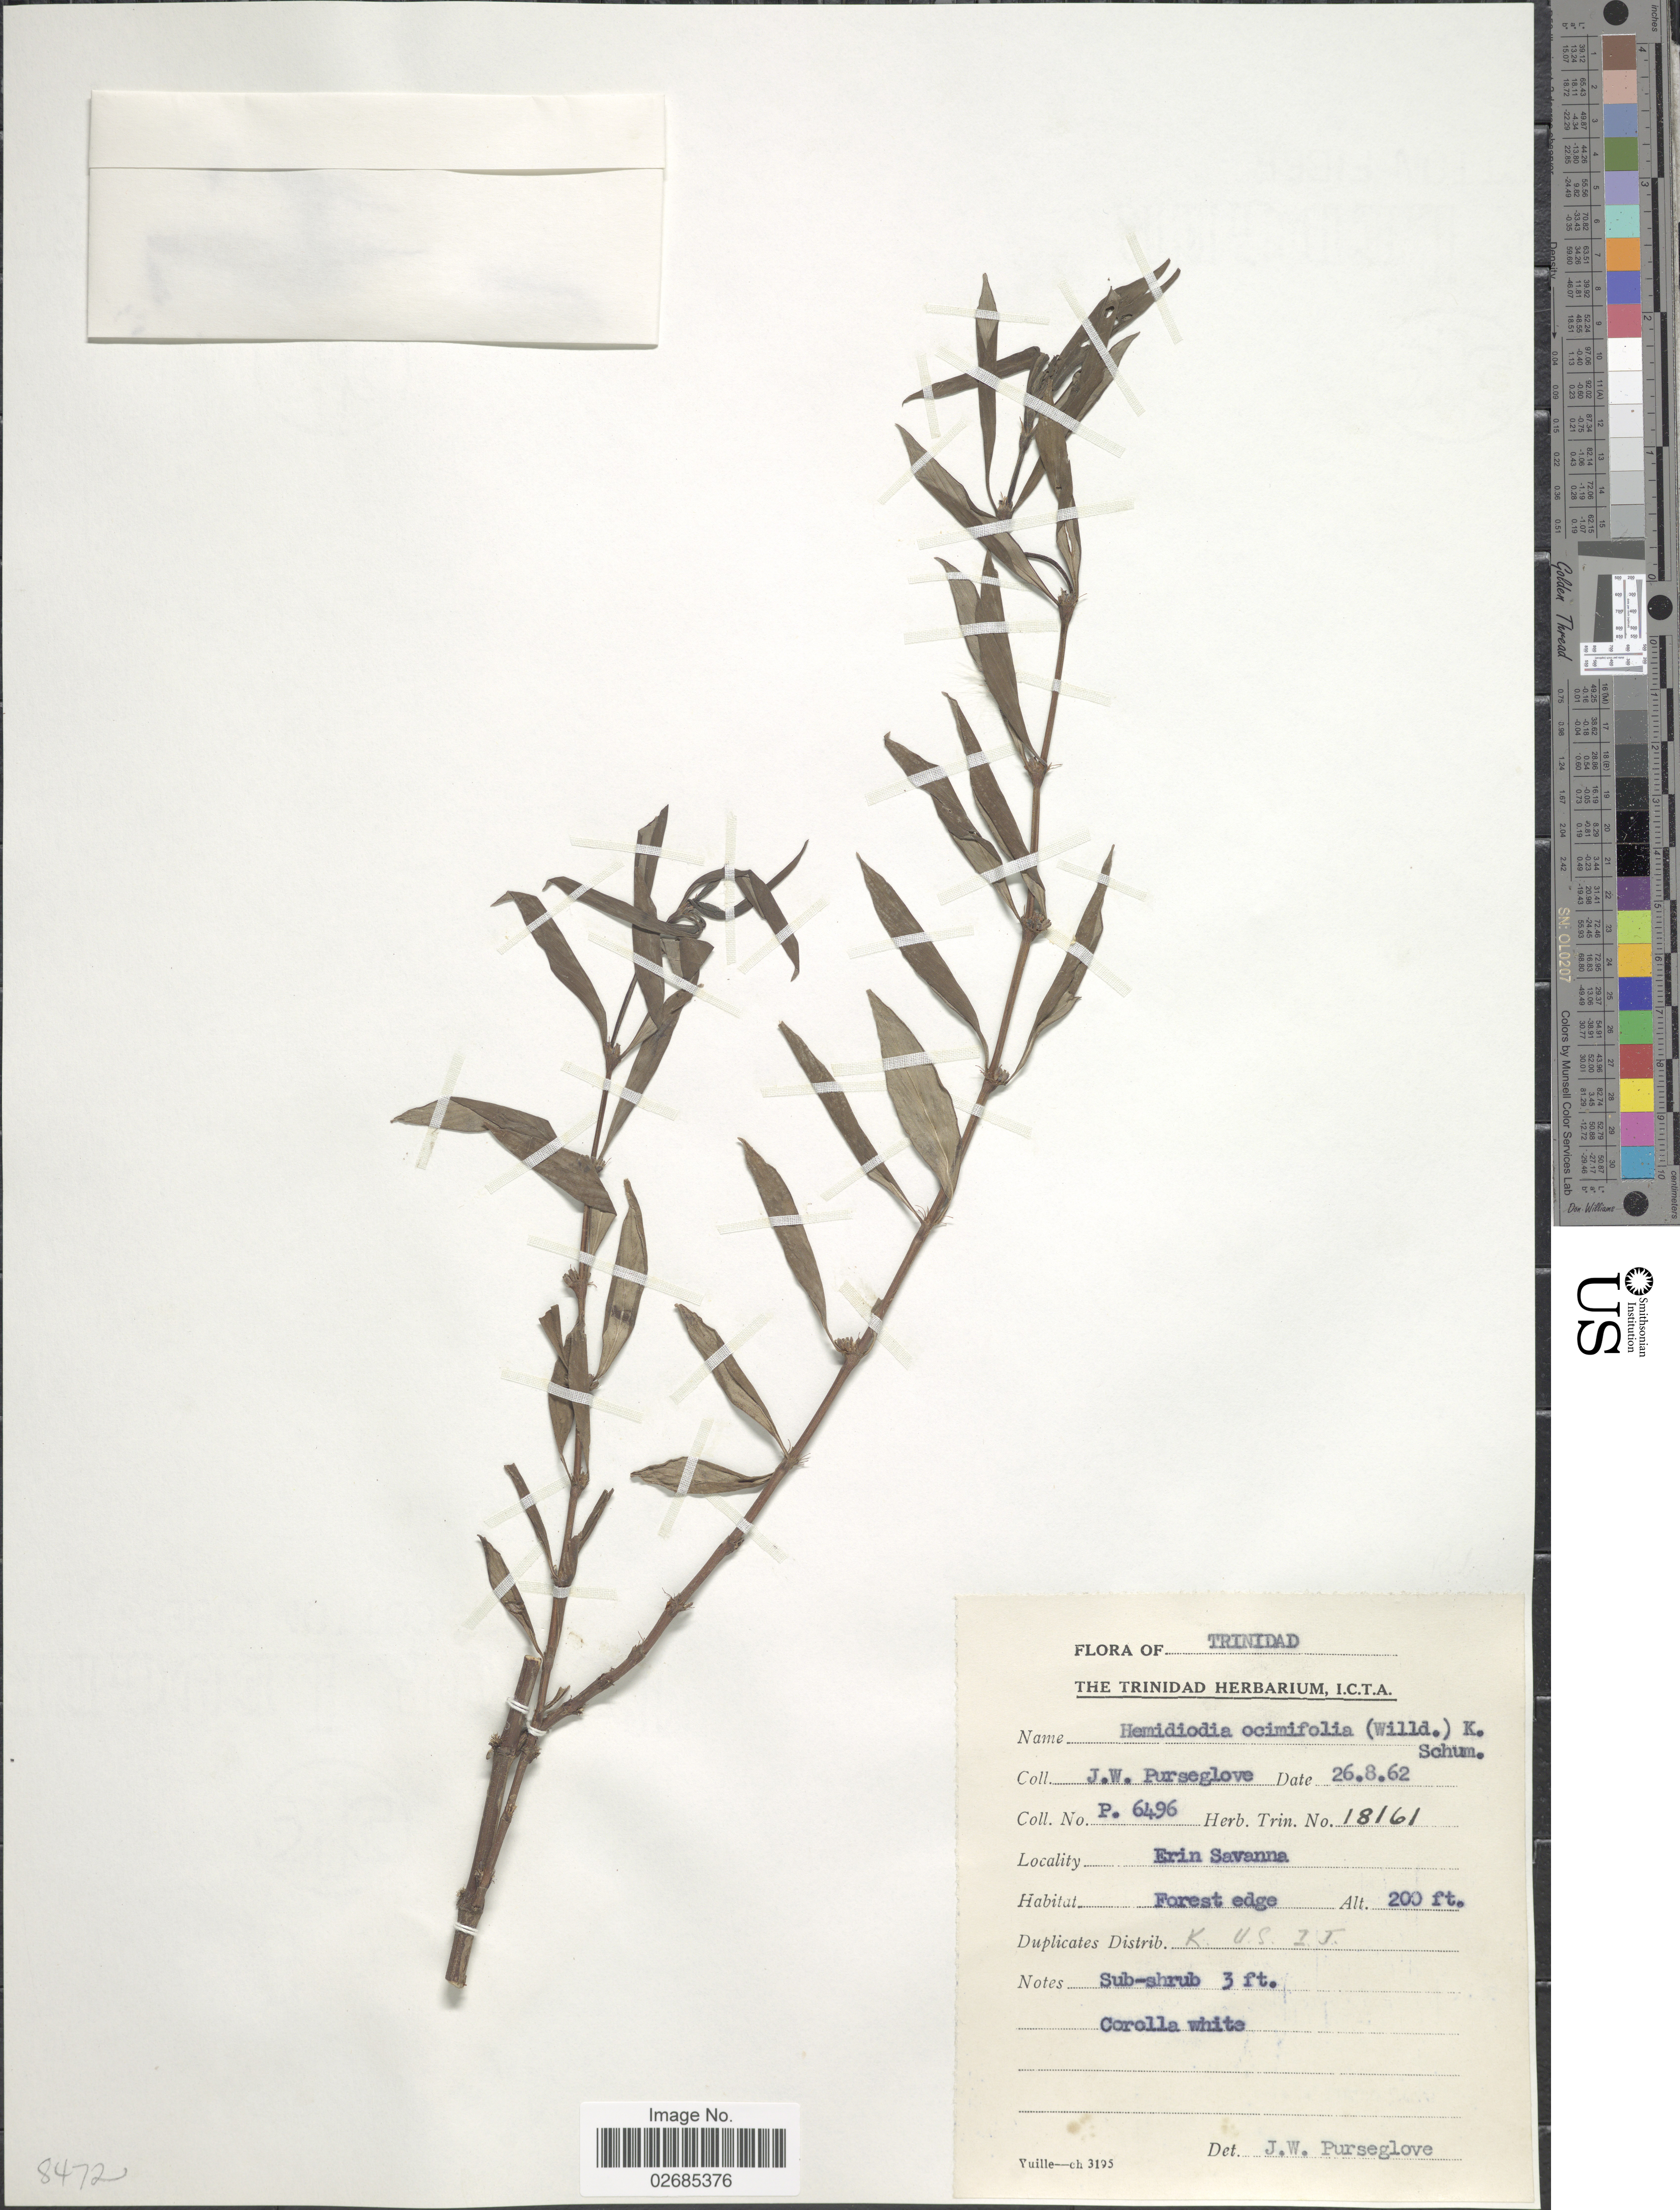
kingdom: Plantae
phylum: Tracheophyta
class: Magnoliopsida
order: Gentianales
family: Rubiaceae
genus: Hemidiodia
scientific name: Hemidiodia ocimifolia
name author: (Willd.) K. Schum.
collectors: J. Purseglove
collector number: P6496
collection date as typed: Transcribed d/m/y: 26/8/62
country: Trinidad and Tobago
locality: Trinidad. Erin Savanna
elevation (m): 61